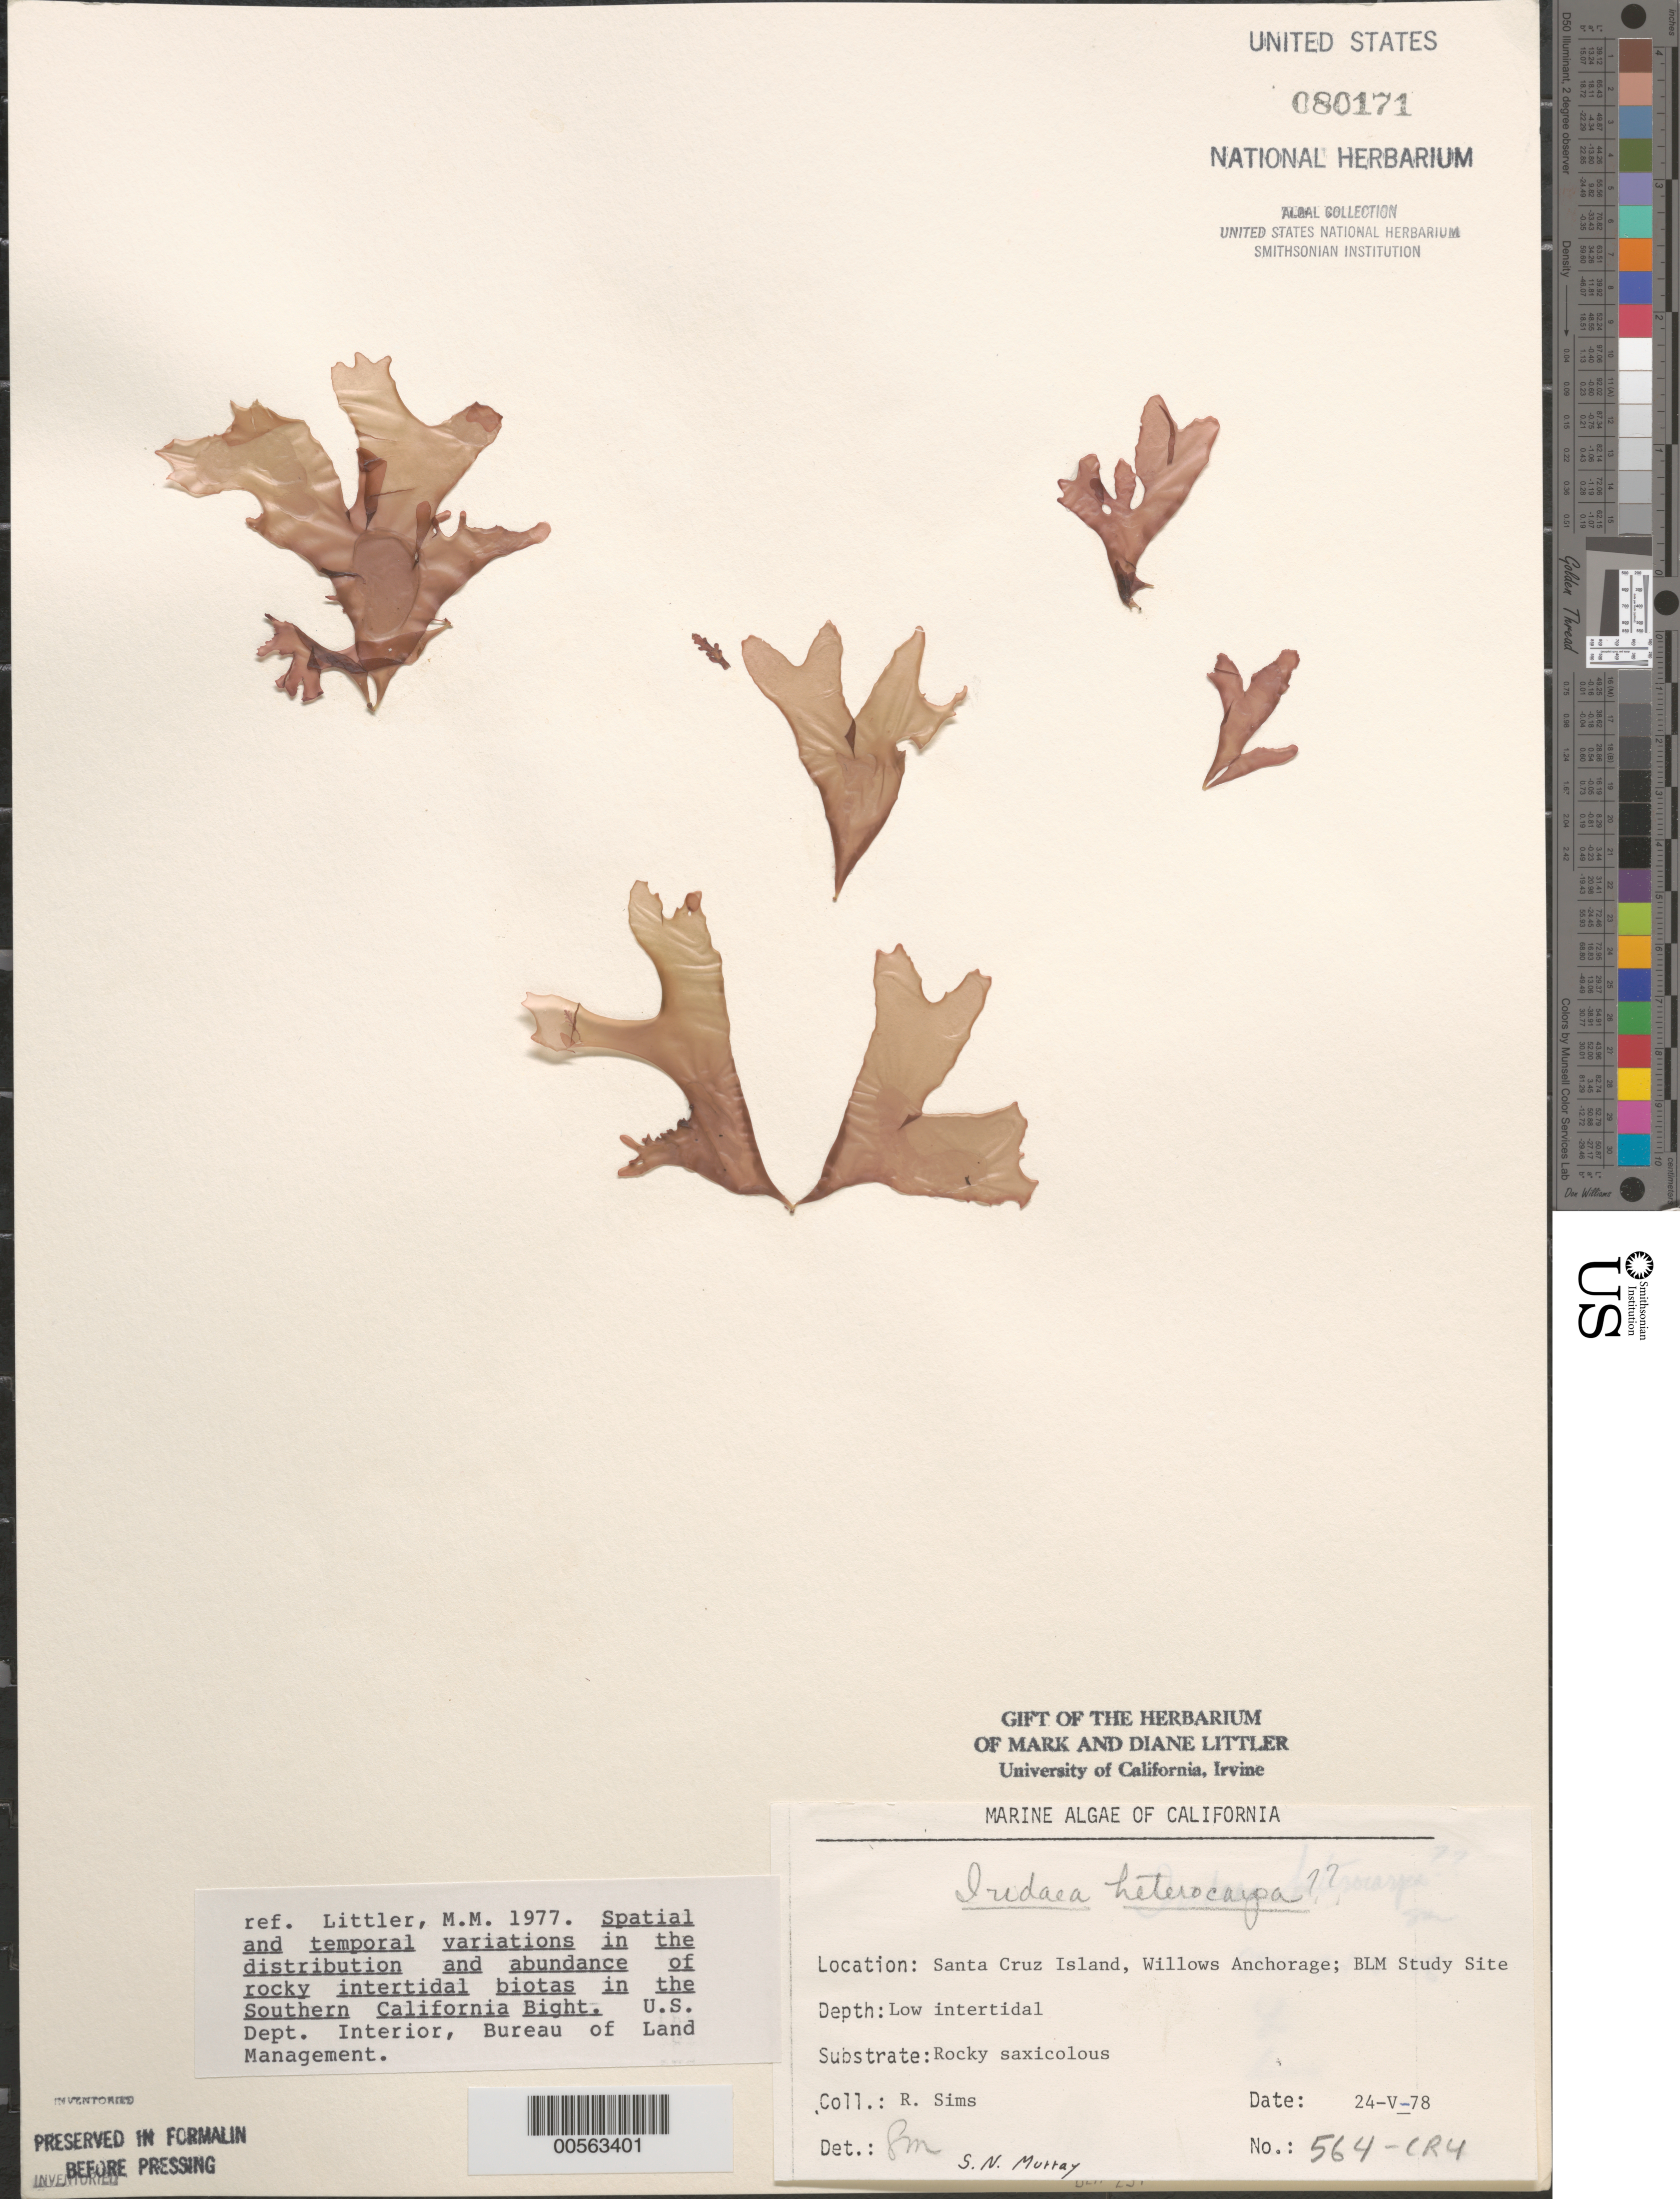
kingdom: Plantae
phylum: Rhodophyta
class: Florideophyceae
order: Gigartinales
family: Gigartinaceae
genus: Chondrus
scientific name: Chondrus crispus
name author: Stackh.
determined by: Algae name updating Project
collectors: R. H. Sims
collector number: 564-cru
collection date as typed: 24 May 1978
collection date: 1978-05-24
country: United States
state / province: California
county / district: Santa Barbara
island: Santa Cruz Island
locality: Willows Anchorage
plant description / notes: BLM-SOCALBIGHT Rocky Intertidal Survey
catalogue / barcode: US 80171